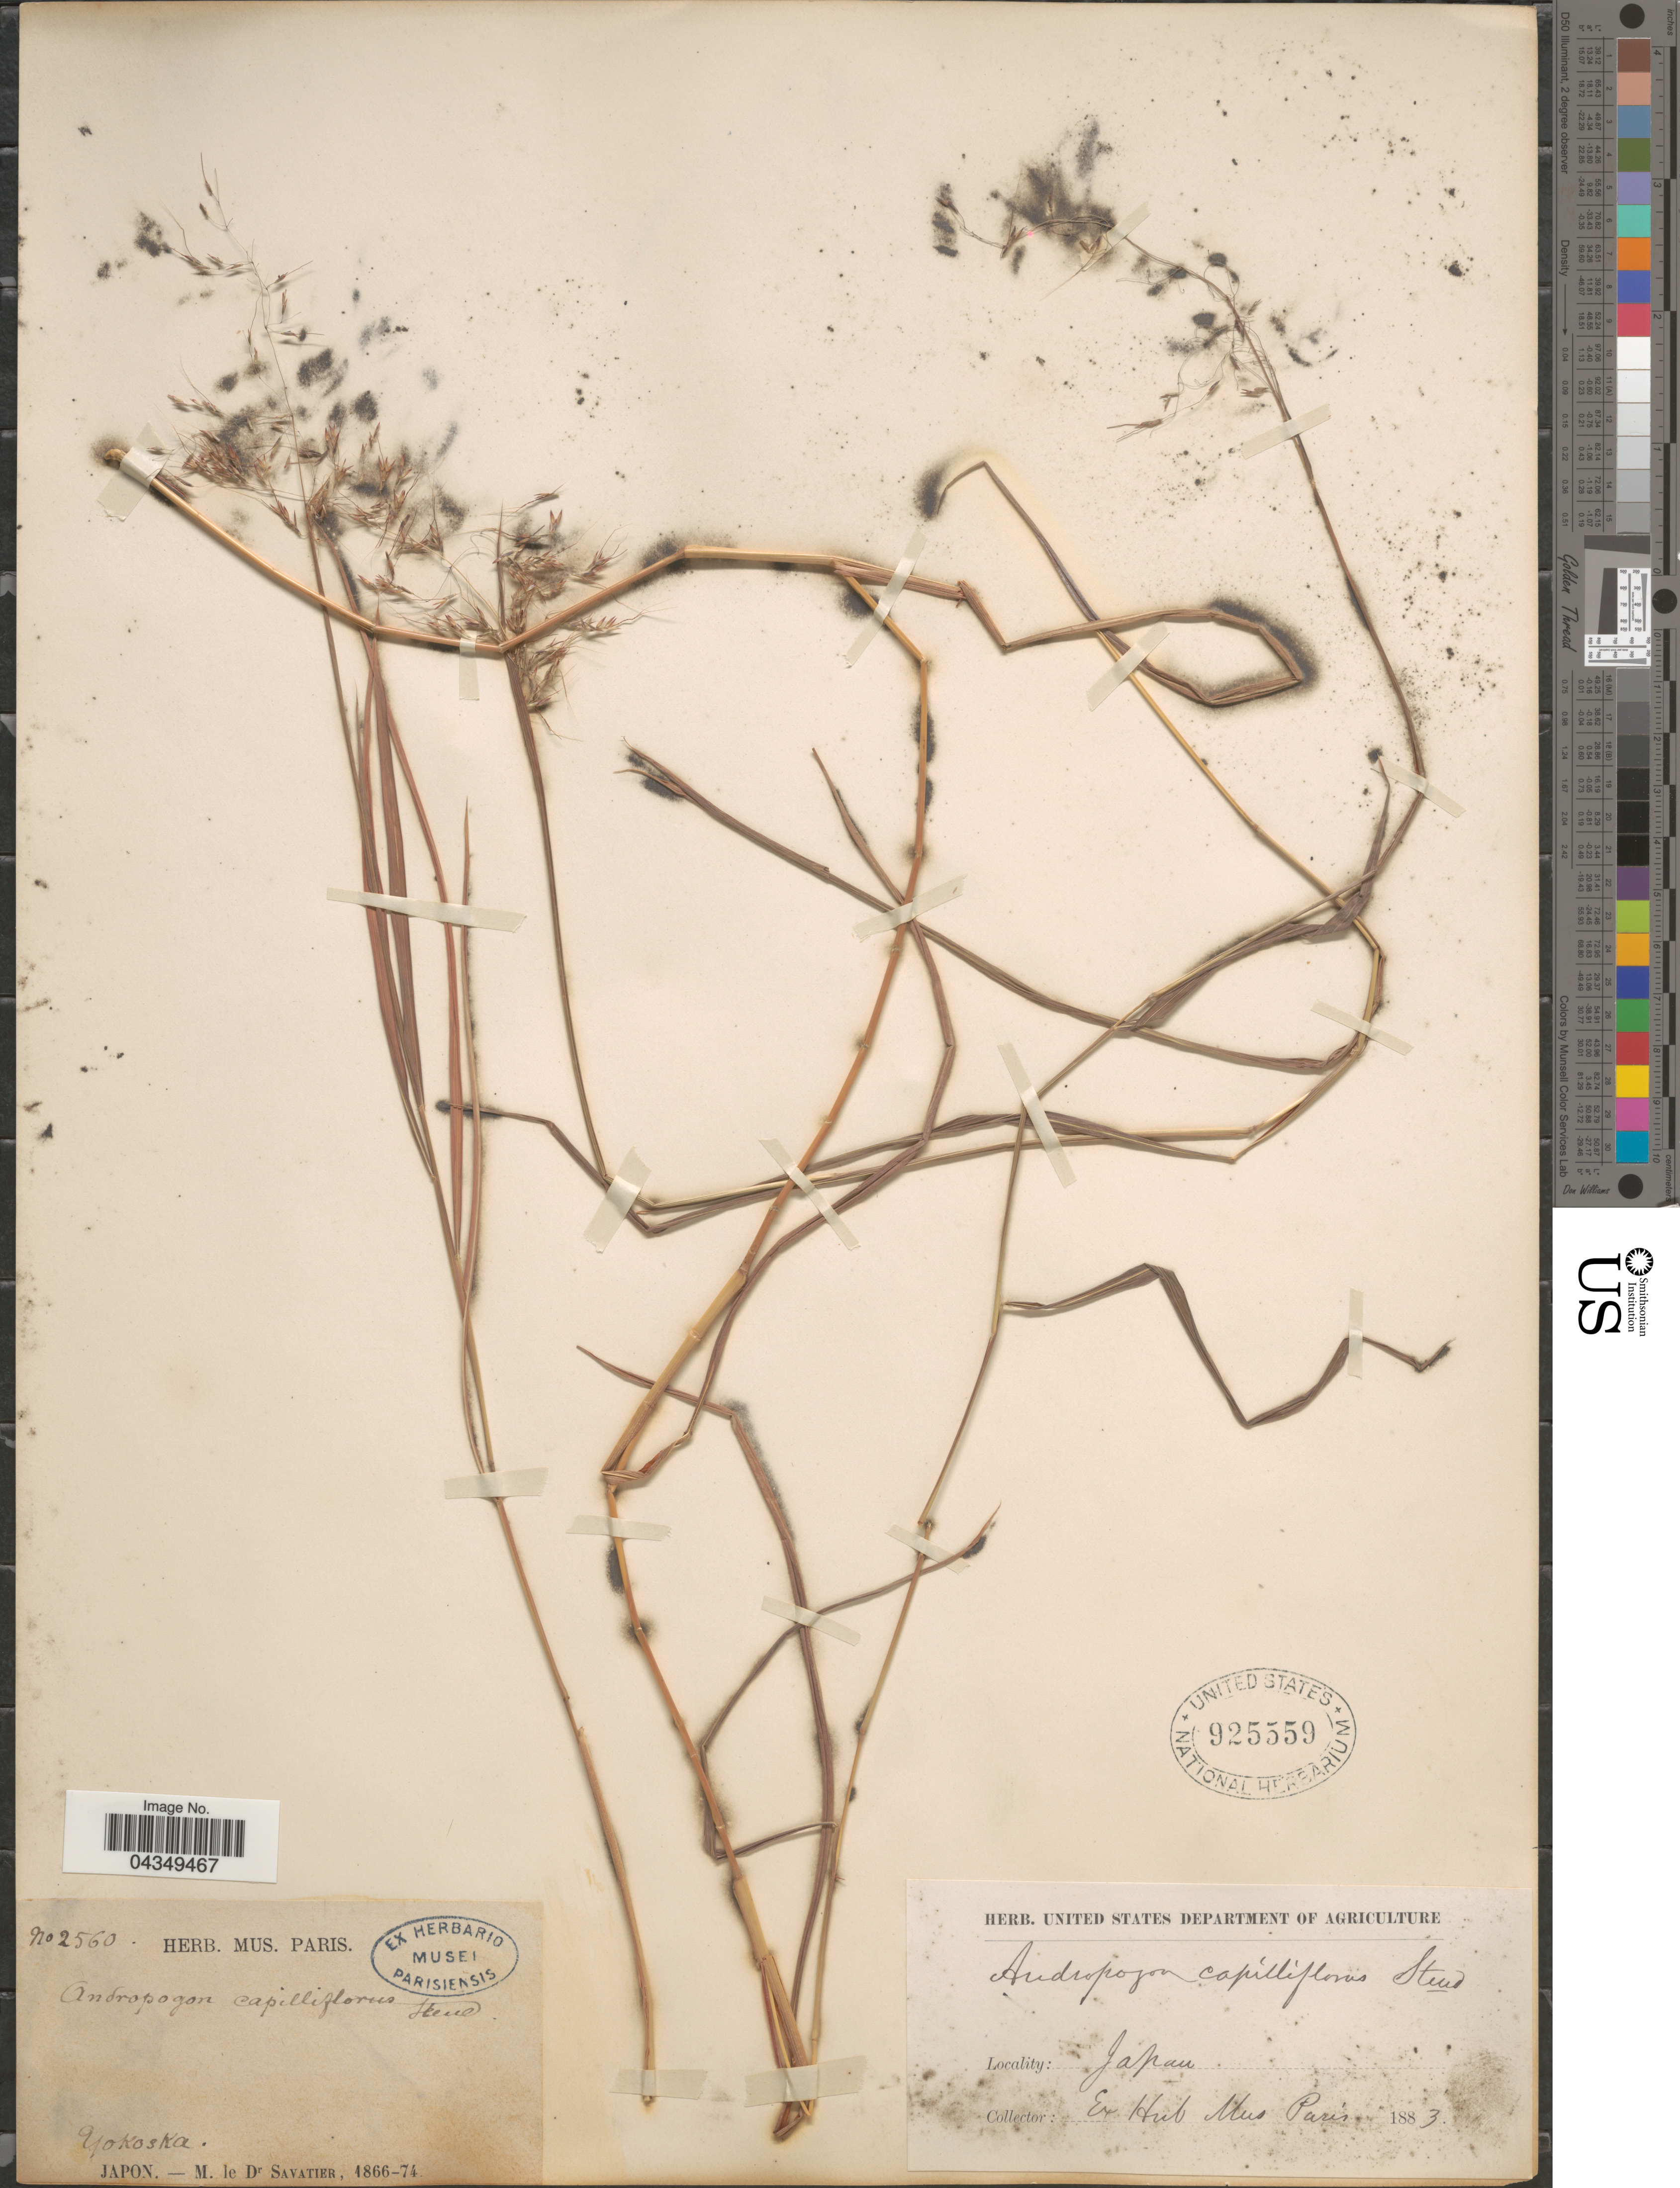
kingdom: Plantae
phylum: Tracheophyta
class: Liliopsida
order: Poales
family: Poaceae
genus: Capillipedium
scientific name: Capillipedium parviflorum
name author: (R. Br.) Stapf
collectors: M. D' Savatier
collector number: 2560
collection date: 1866/1874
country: Japan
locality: Yokoska. Japon.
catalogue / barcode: US 925559